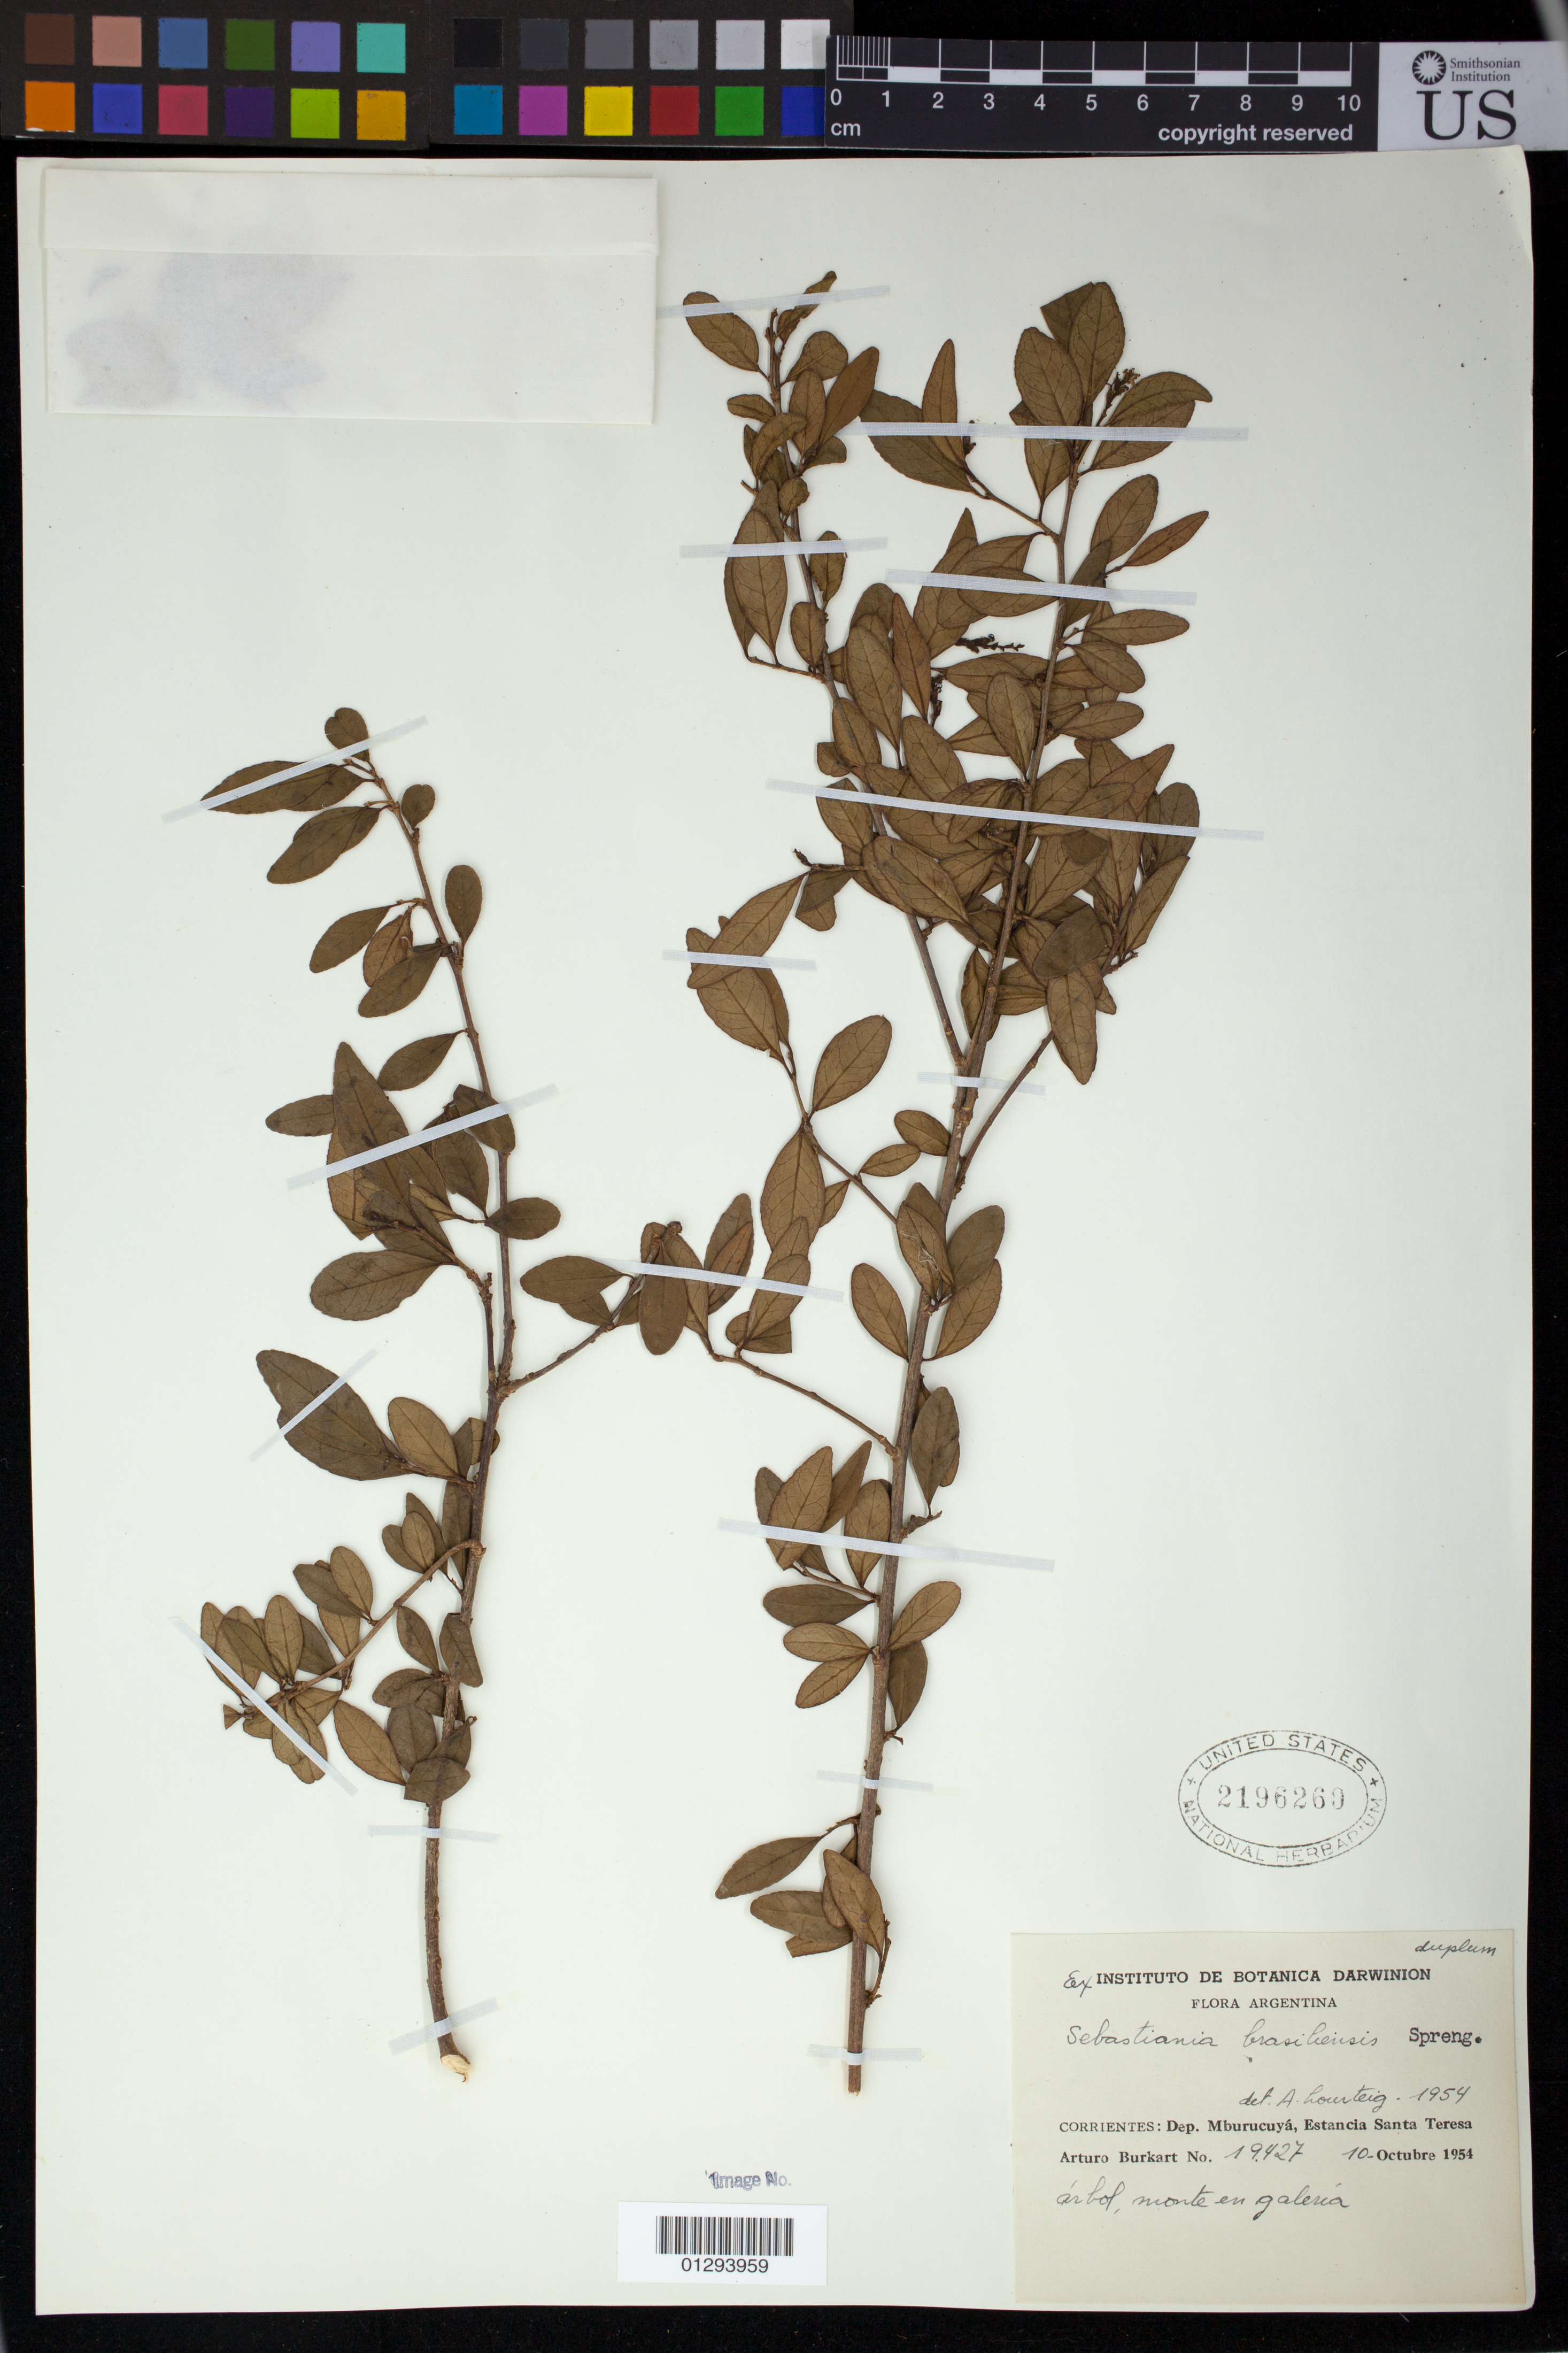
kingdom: Plantae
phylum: Tracheophyta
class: Magnoliopsida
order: Malpighiales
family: Euphorbiaceae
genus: Sebastiania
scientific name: Sebastiania brasiliensis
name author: Spreng.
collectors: A. E. Burkart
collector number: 19427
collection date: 1954-10-10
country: Argentina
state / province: Corrientes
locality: Dep. Mburucuya, Estancia Santa Teresa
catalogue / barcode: US 2196260